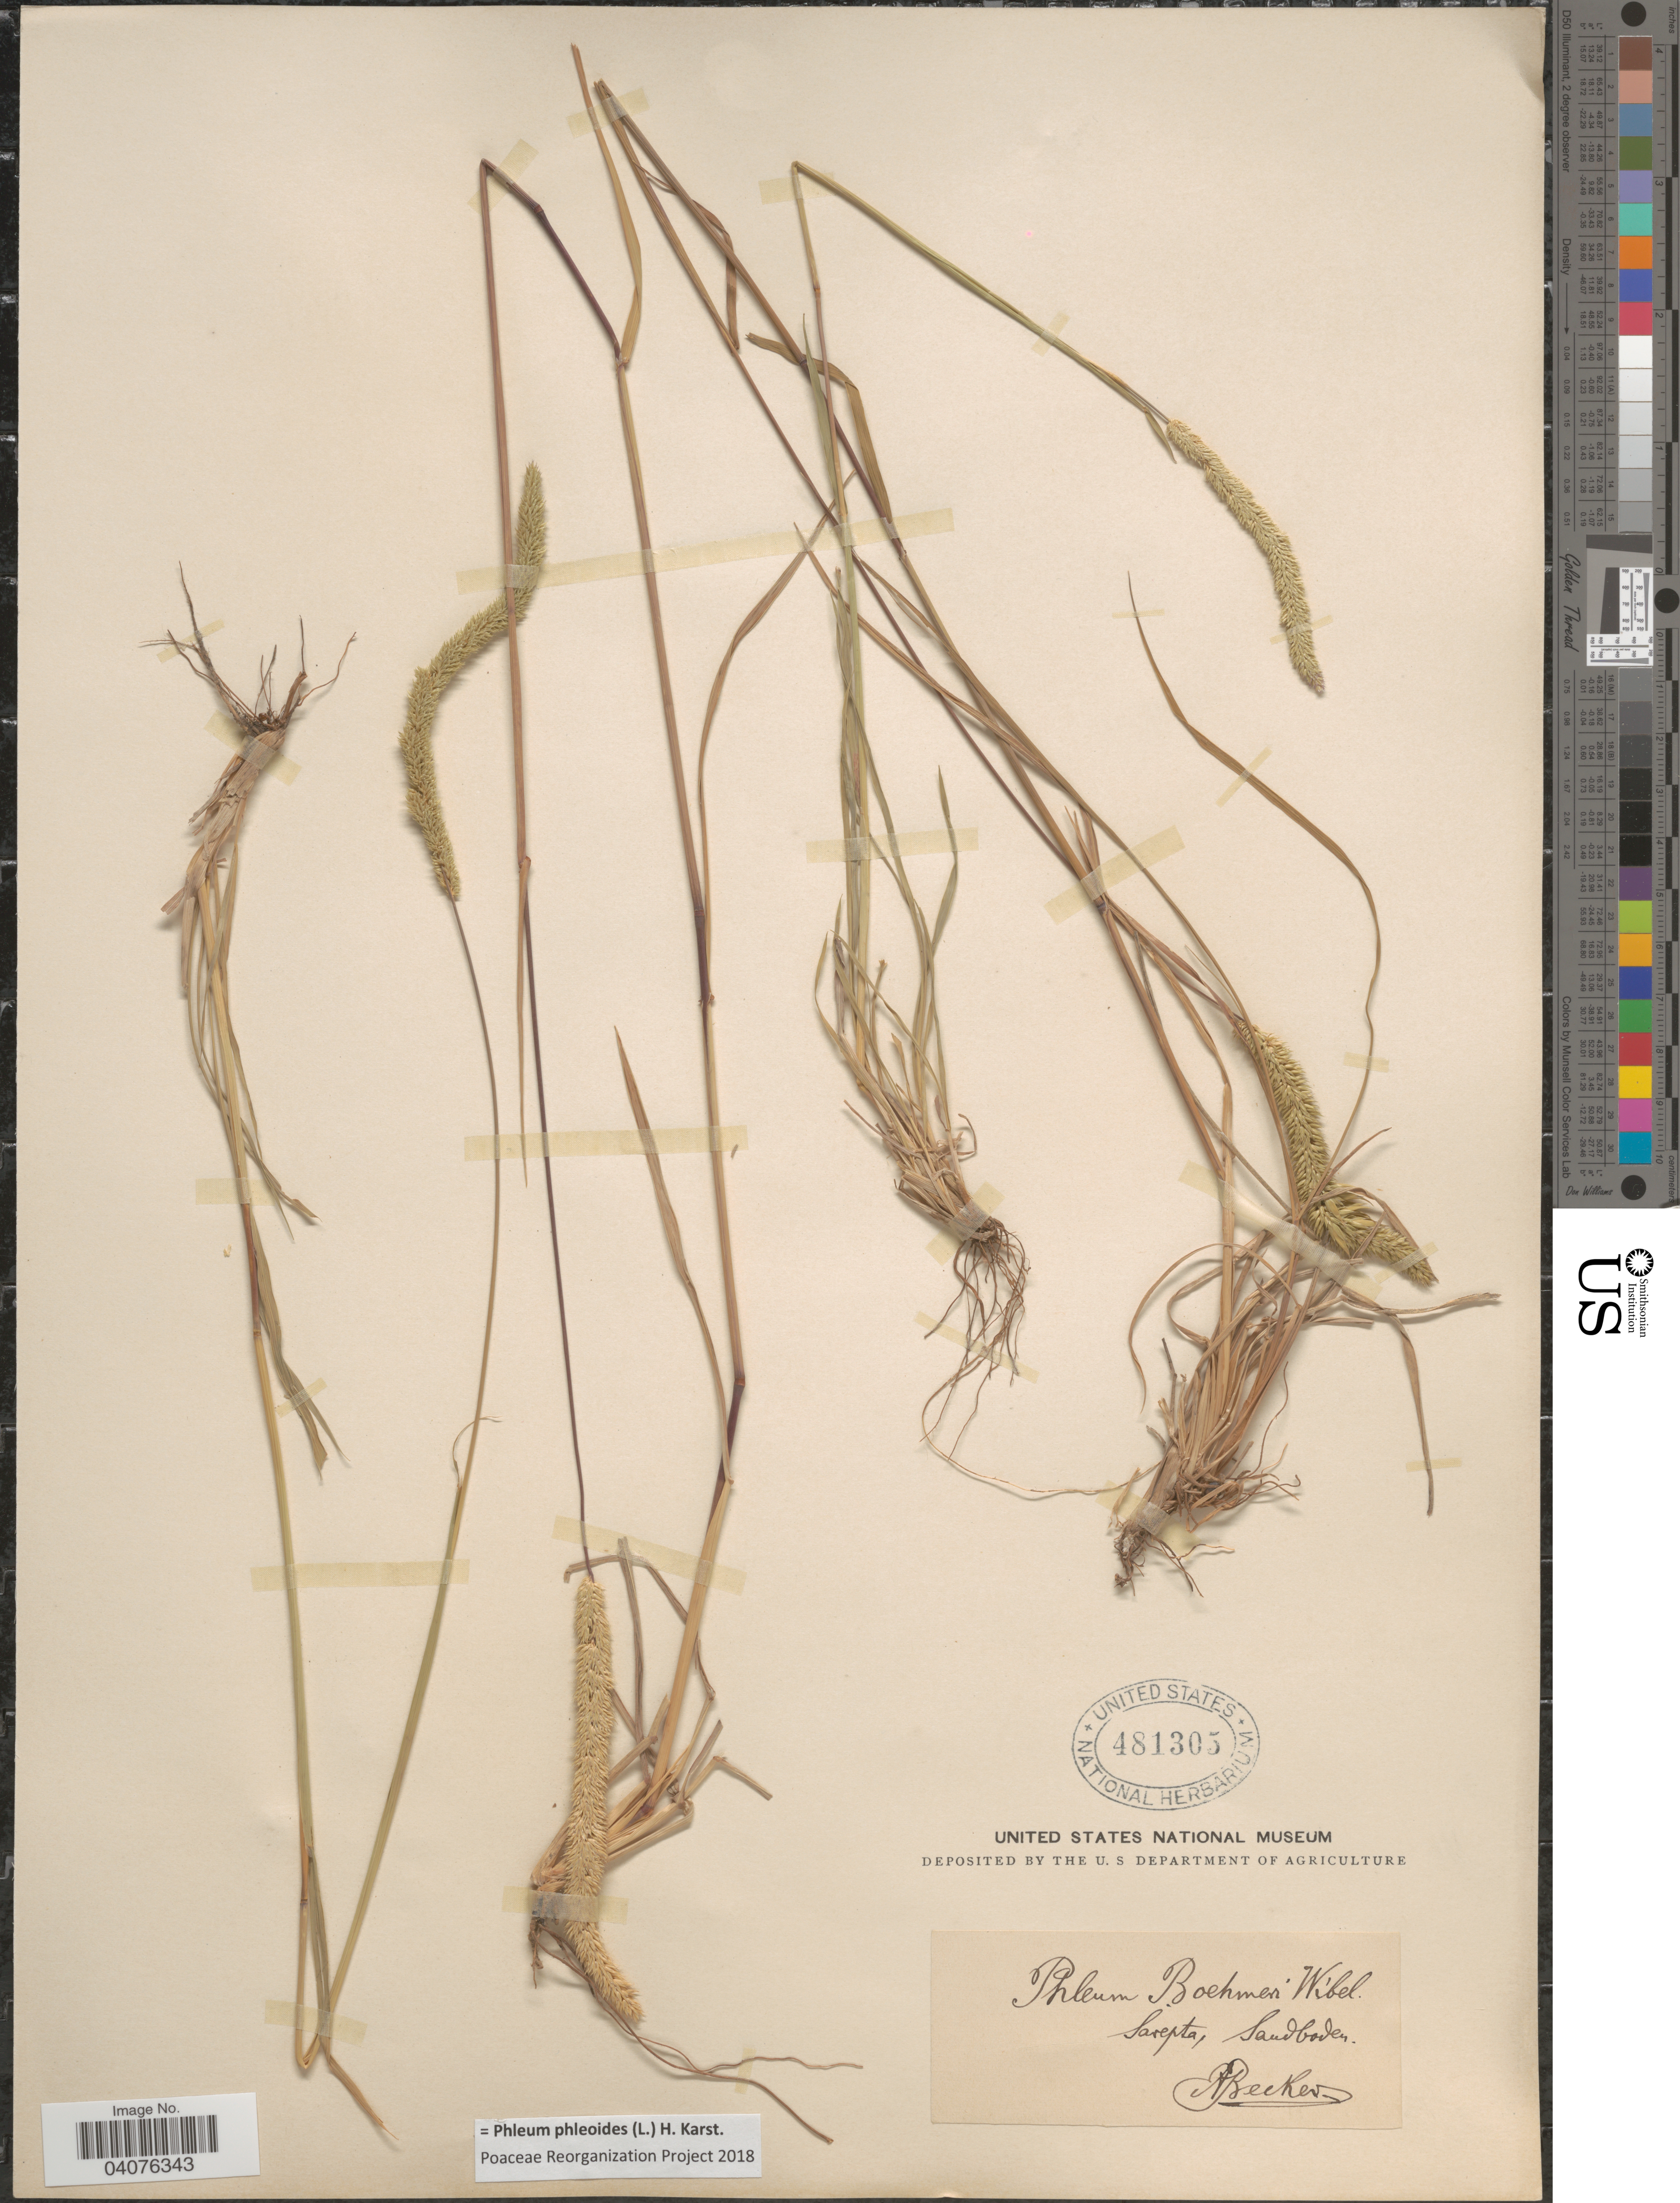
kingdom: Plantae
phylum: Tracheophyta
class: Liliopsida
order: Poales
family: Poaceae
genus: Phleum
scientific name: Phleum phleoides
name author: (L.) H. Karst.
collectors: A. Becker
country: Russian Federation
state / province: Volgograd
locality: Sarepta, Sandboden.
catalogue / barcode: US 481305